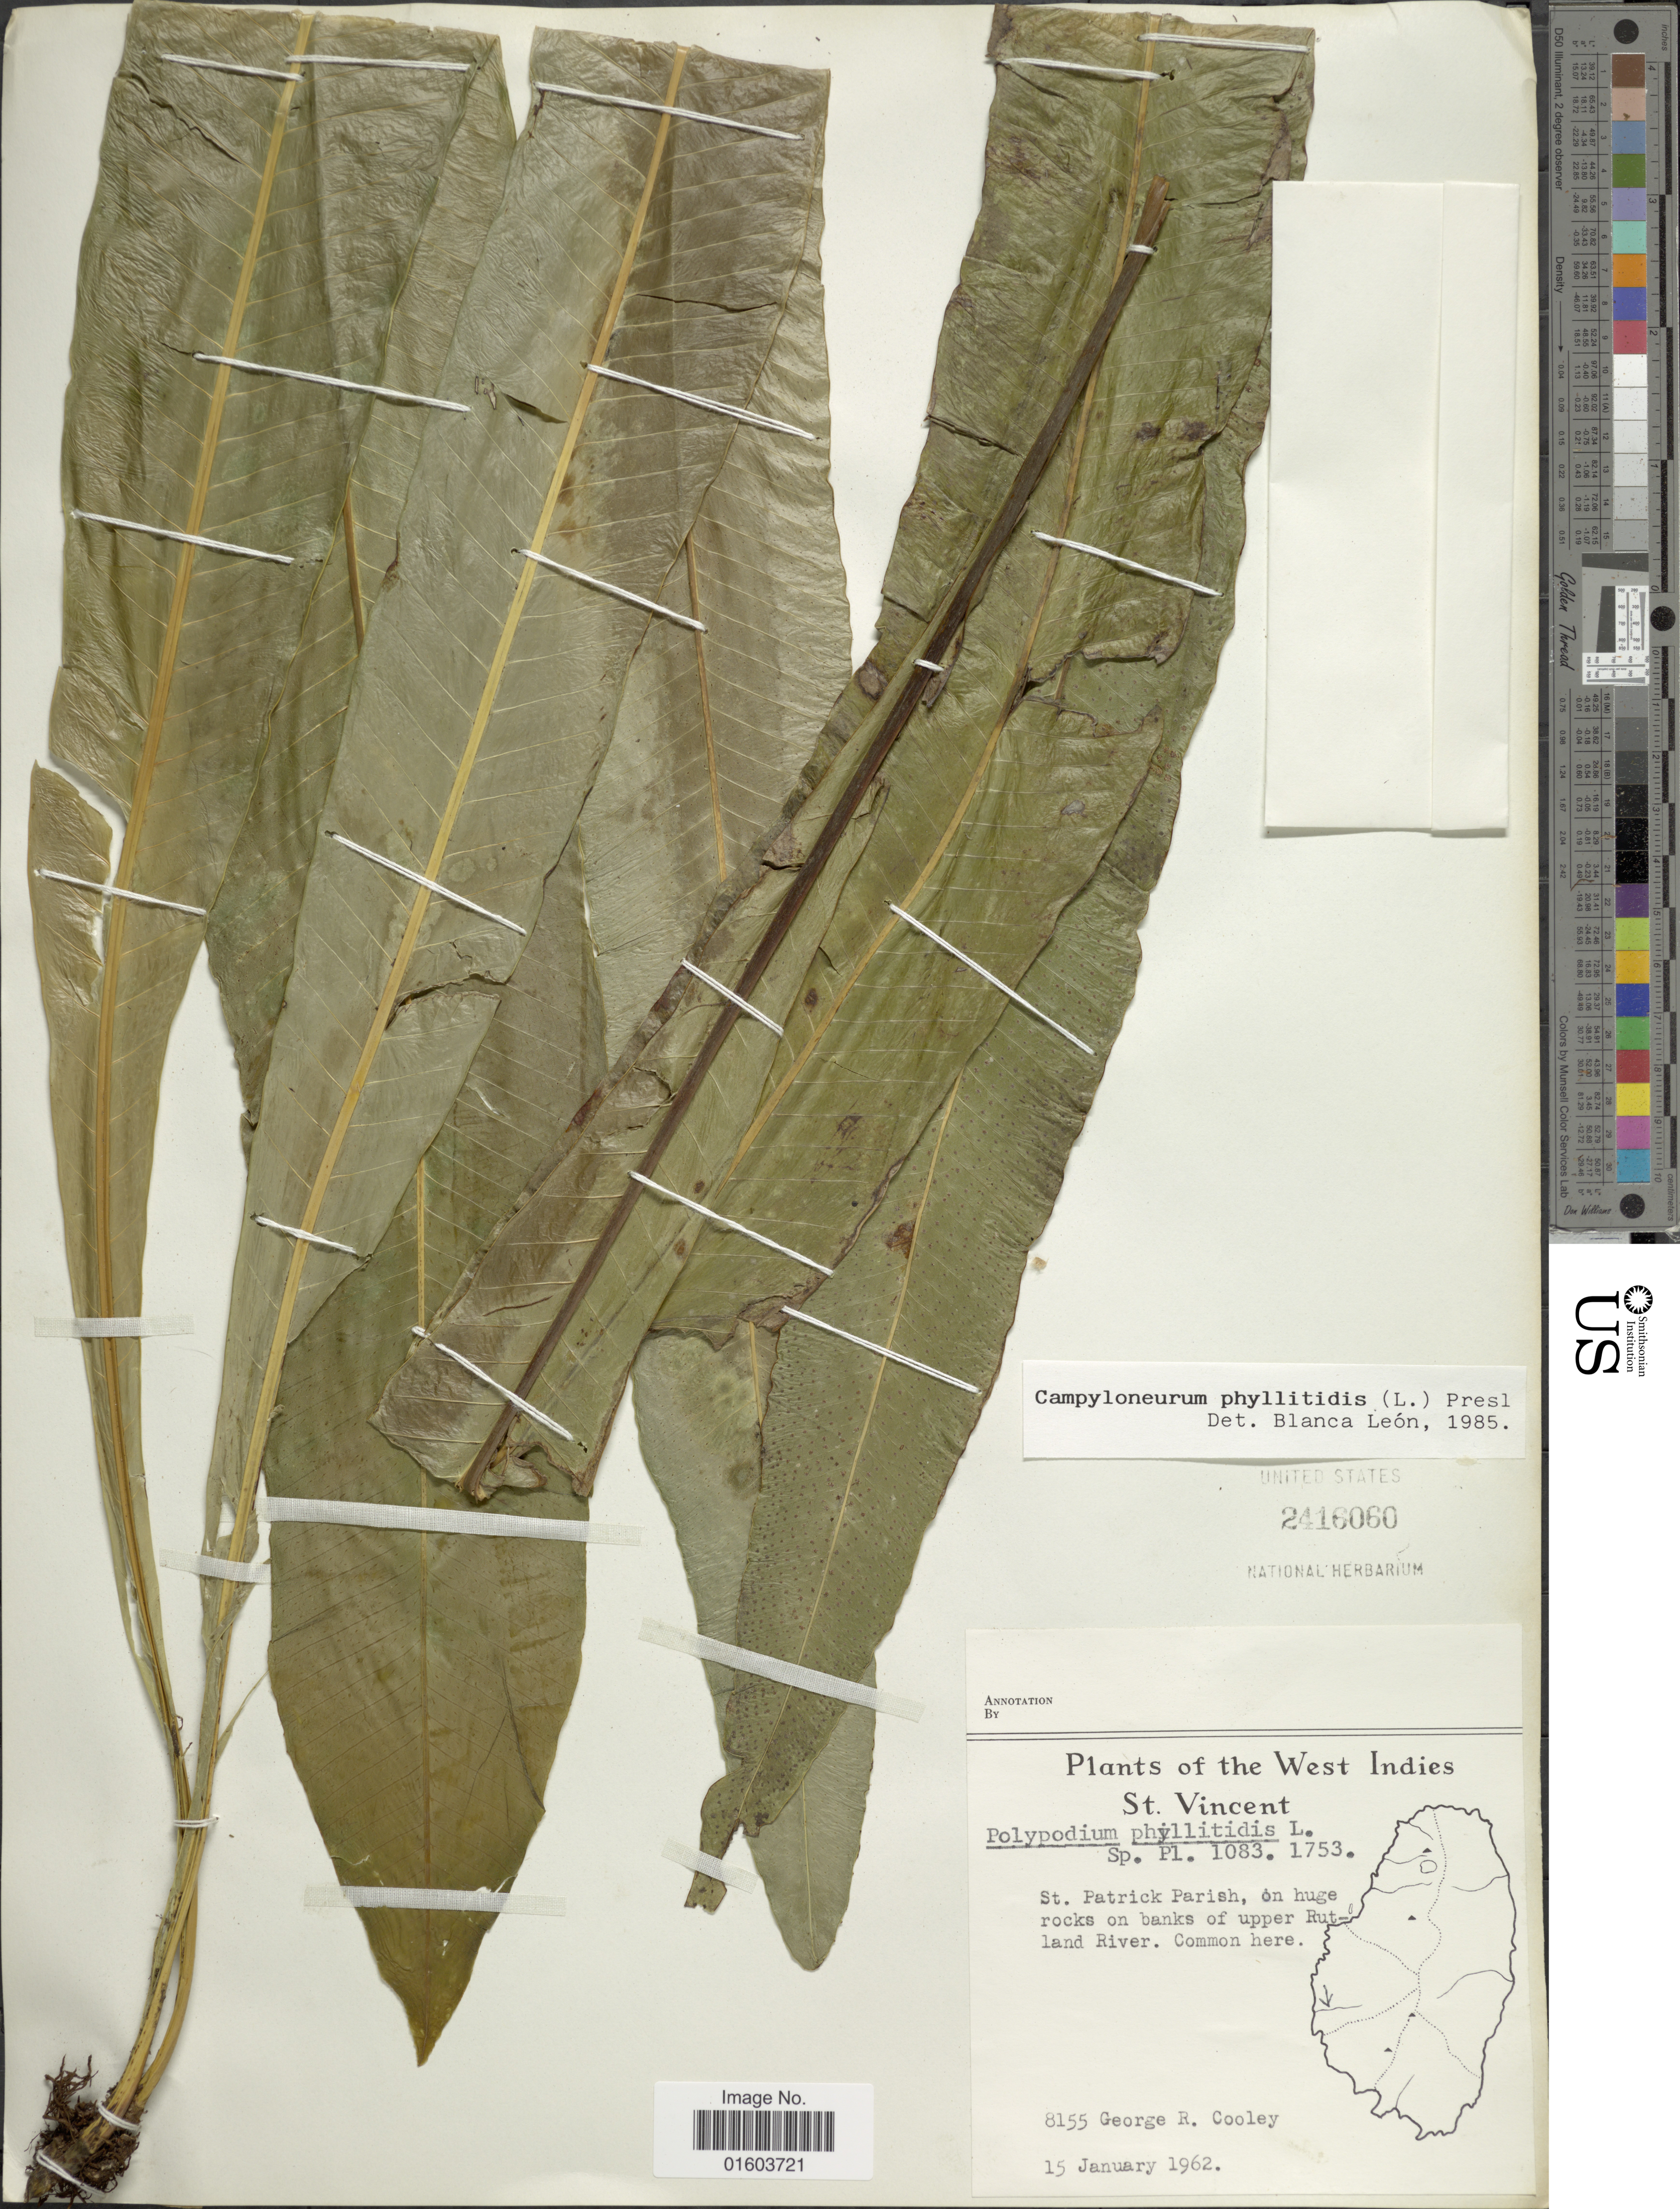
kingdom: Plantae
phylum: Tracheophyta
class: Polypodiopsida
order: Polypodiales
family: Polypodiaceae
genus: Campyloneurum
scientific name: Campyloneurum phyllitidis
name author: (L.) C. Presl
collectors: G. R. Cooley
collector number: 8155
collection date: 1962-01-15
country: St. Vincent - Grenadines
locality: West Indies, St. Vincent. St. Patrick Parish, on huge rocks on banks of upper Rut-land River.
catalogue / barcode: US 2416060